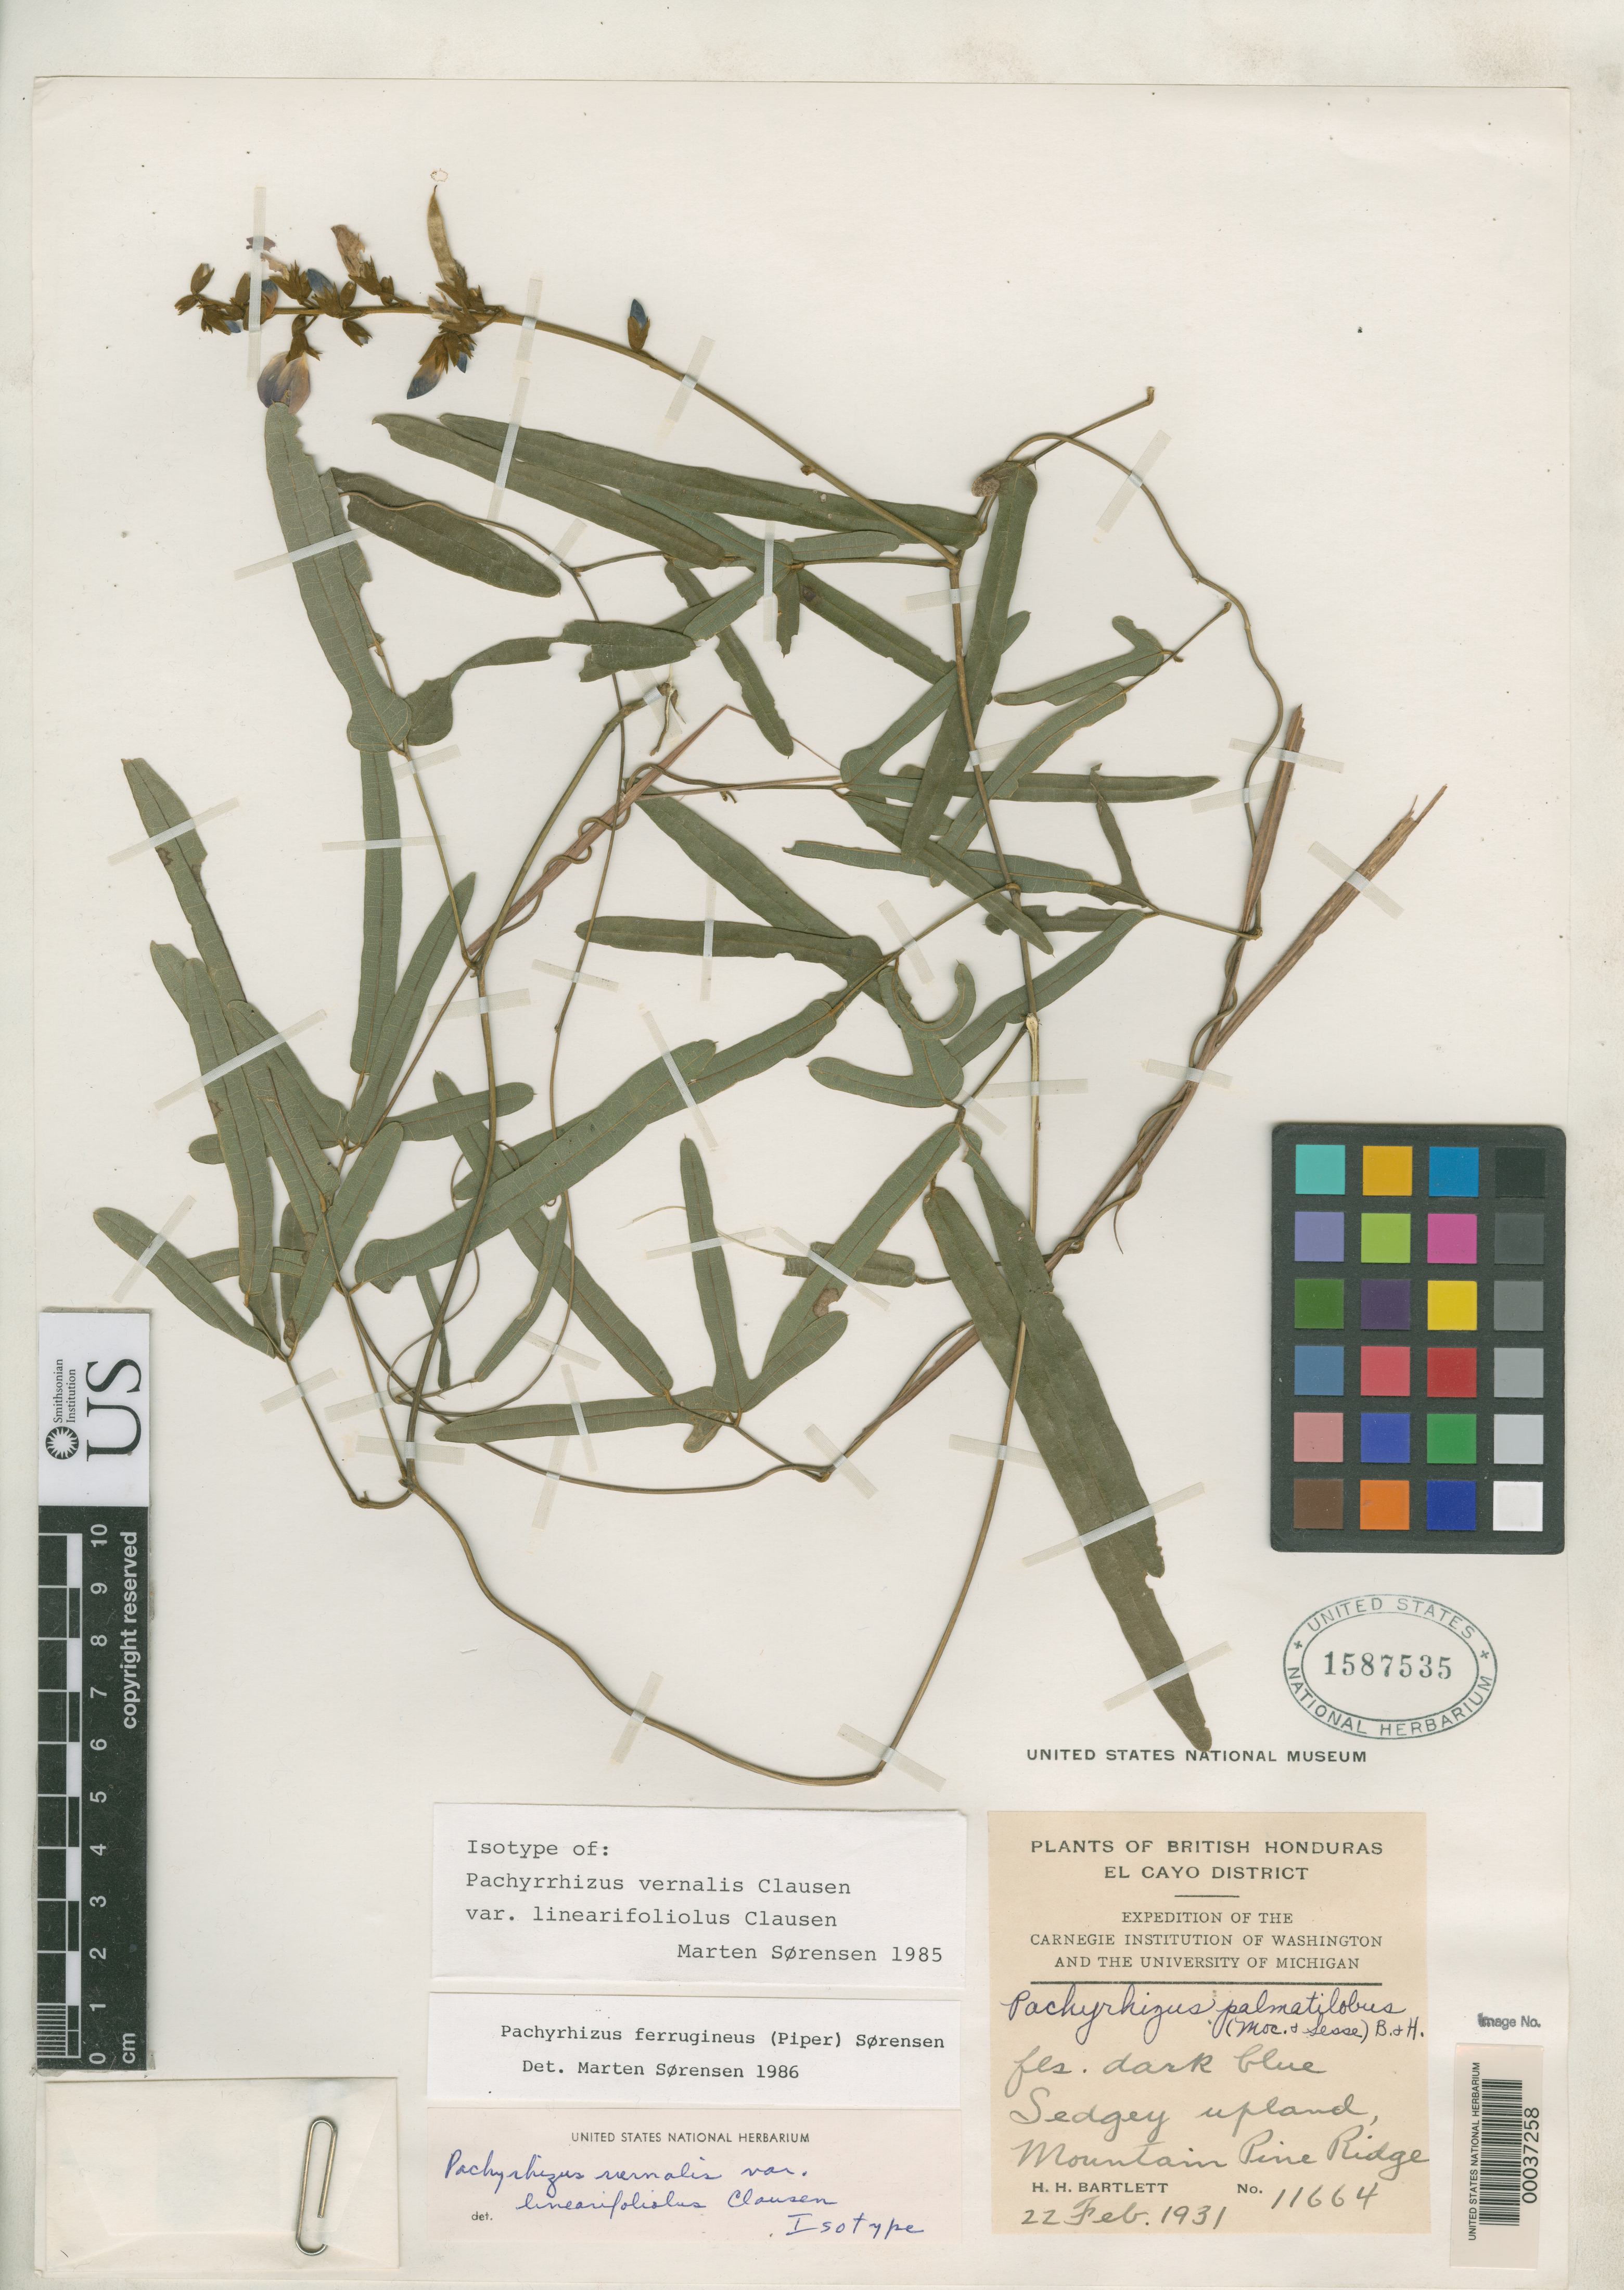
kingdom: Plantae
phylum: Tracheophyta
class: Magnoliopsida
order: Fabales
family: Fabaceae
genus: Pachyrhizus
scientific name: Pachyrhizus vernalis var. linearifoliolus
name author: R.T. Clausen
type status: Isotype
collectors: H. H. Bartlett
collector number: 11664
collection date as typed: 22 Feb 1931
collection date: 1931-02-22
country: Belize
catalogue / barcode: US 1587535